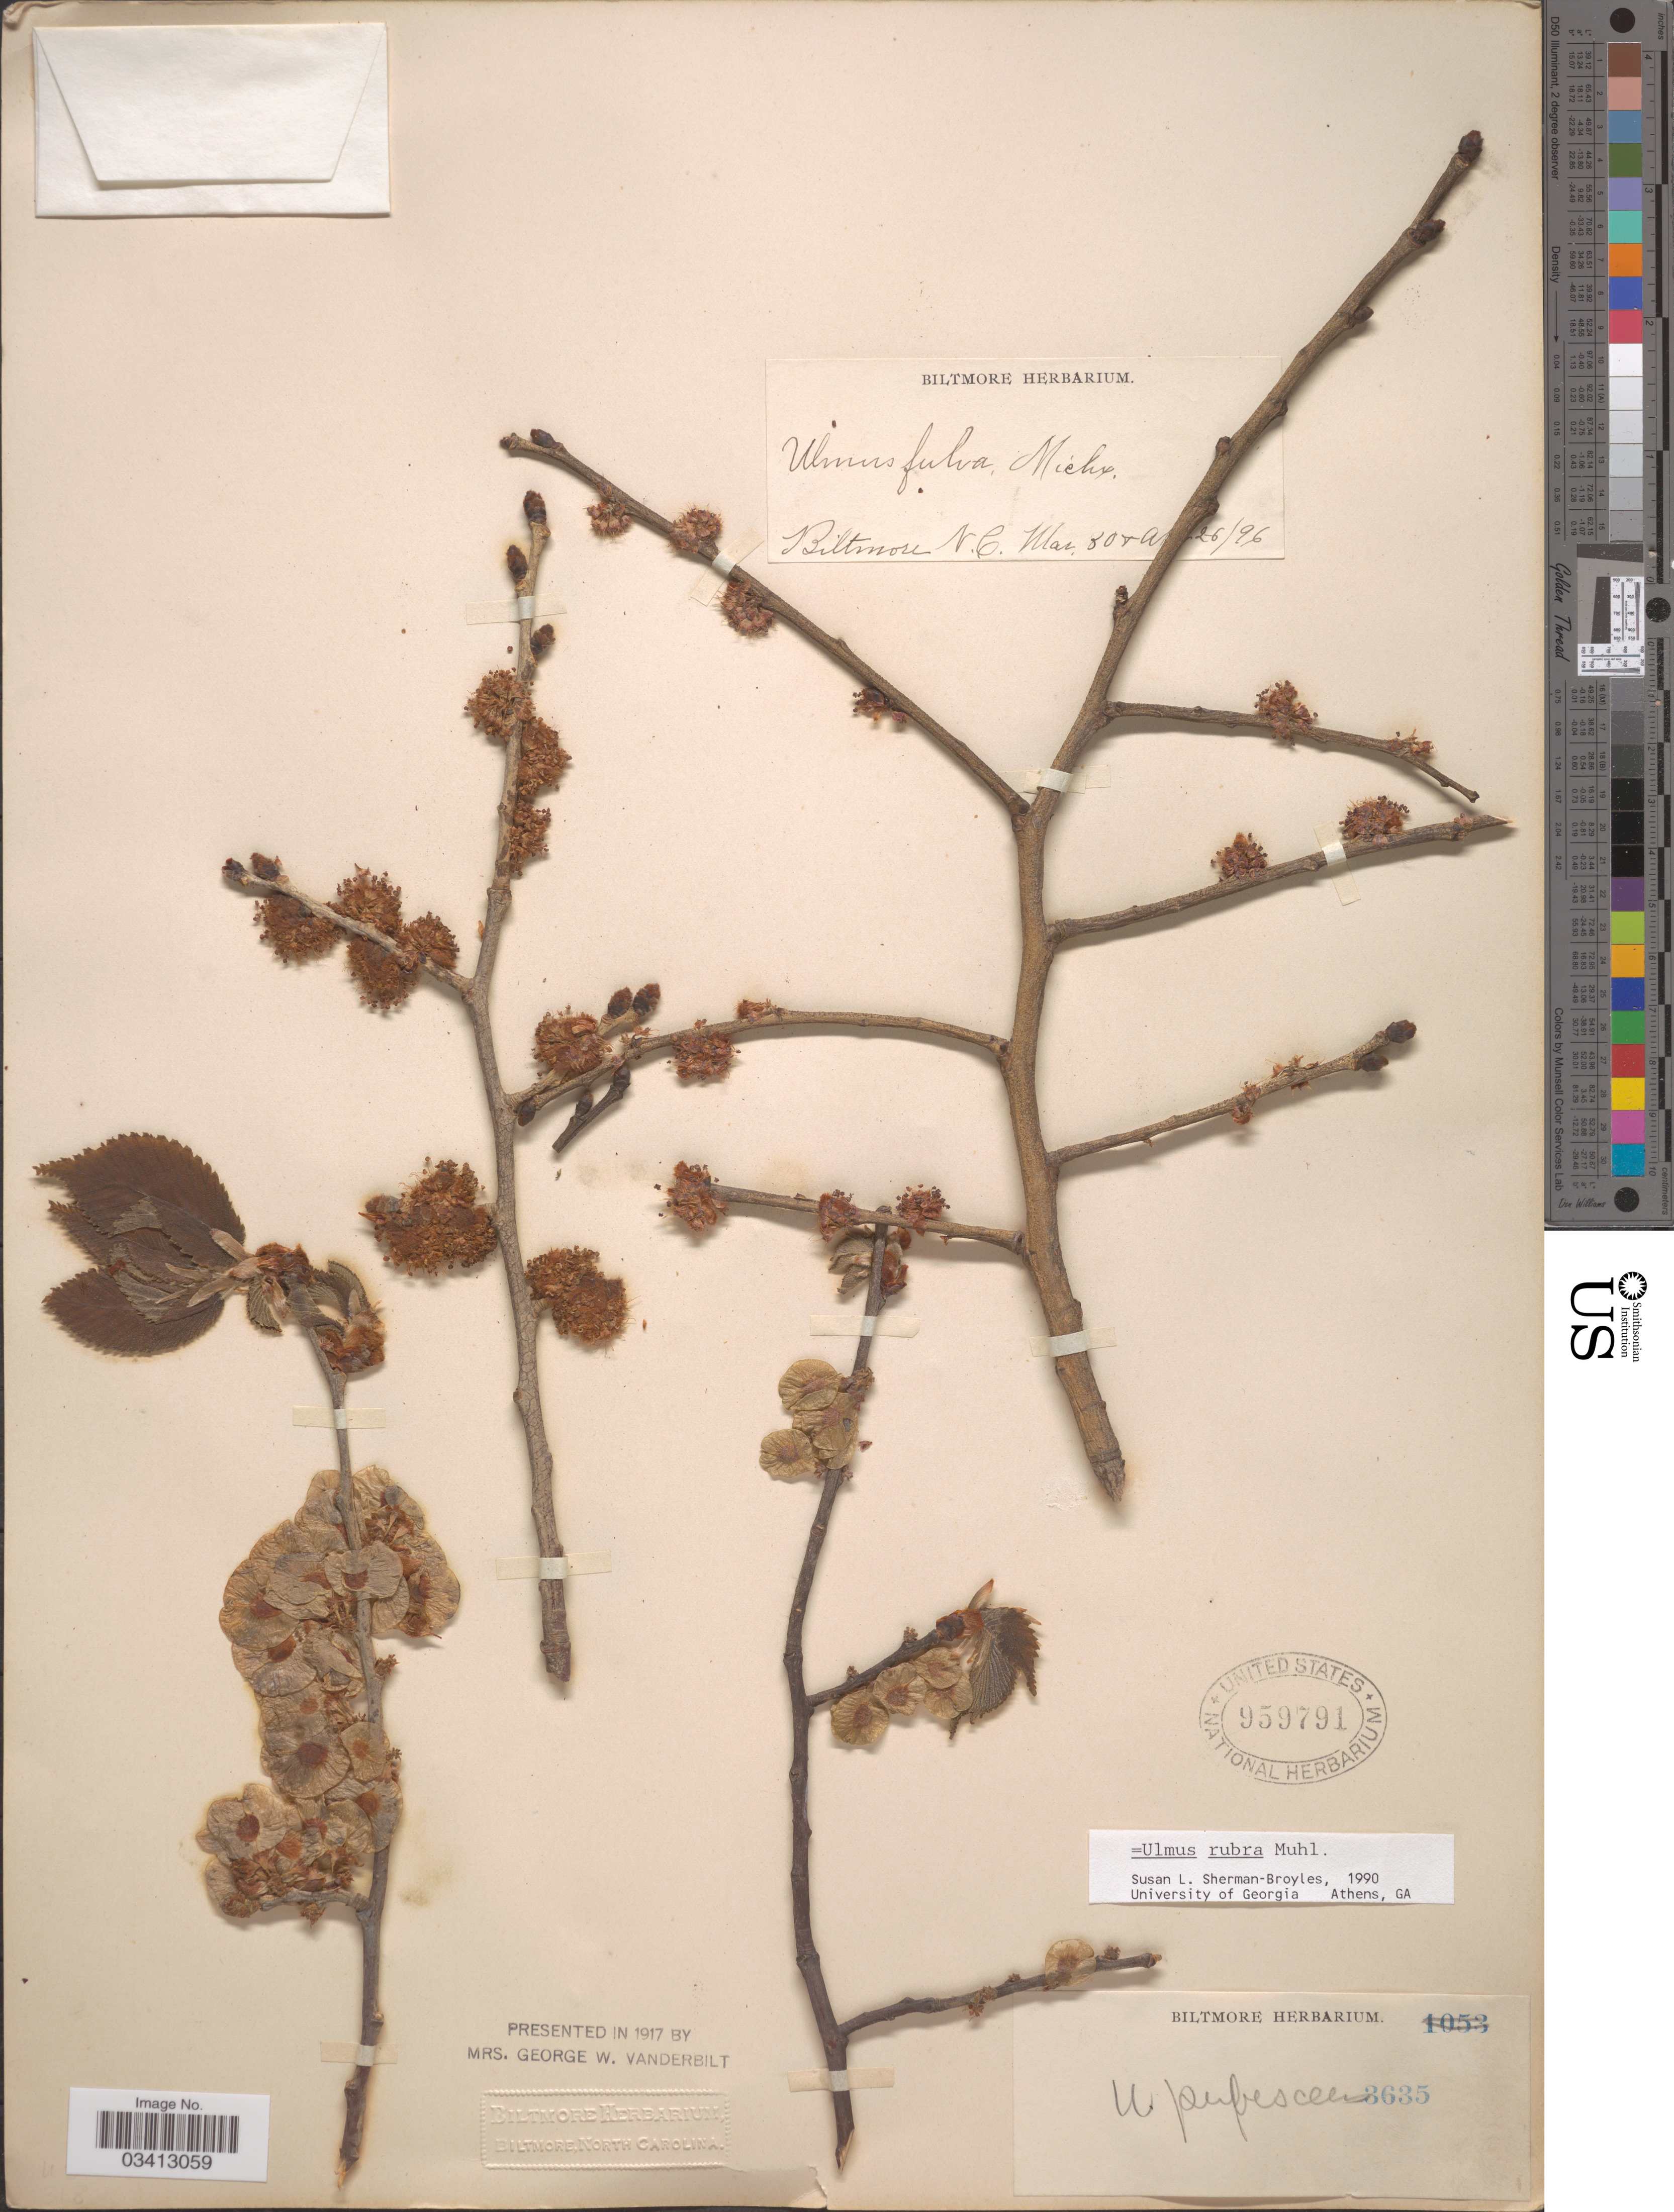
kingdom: Plantae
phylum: Tracheophyta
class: Magnoliopsida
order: Rosales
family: Ulmaceae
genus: Ulmus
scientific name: Ulmus rubra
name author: Muhl.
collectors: ex herb. Biltmore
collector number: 3635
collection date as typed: Transcribed d/m/y: 30/3/96 to 26/4/96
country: United States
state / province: North Carolina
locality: Biltmore.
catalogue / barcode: US 959791